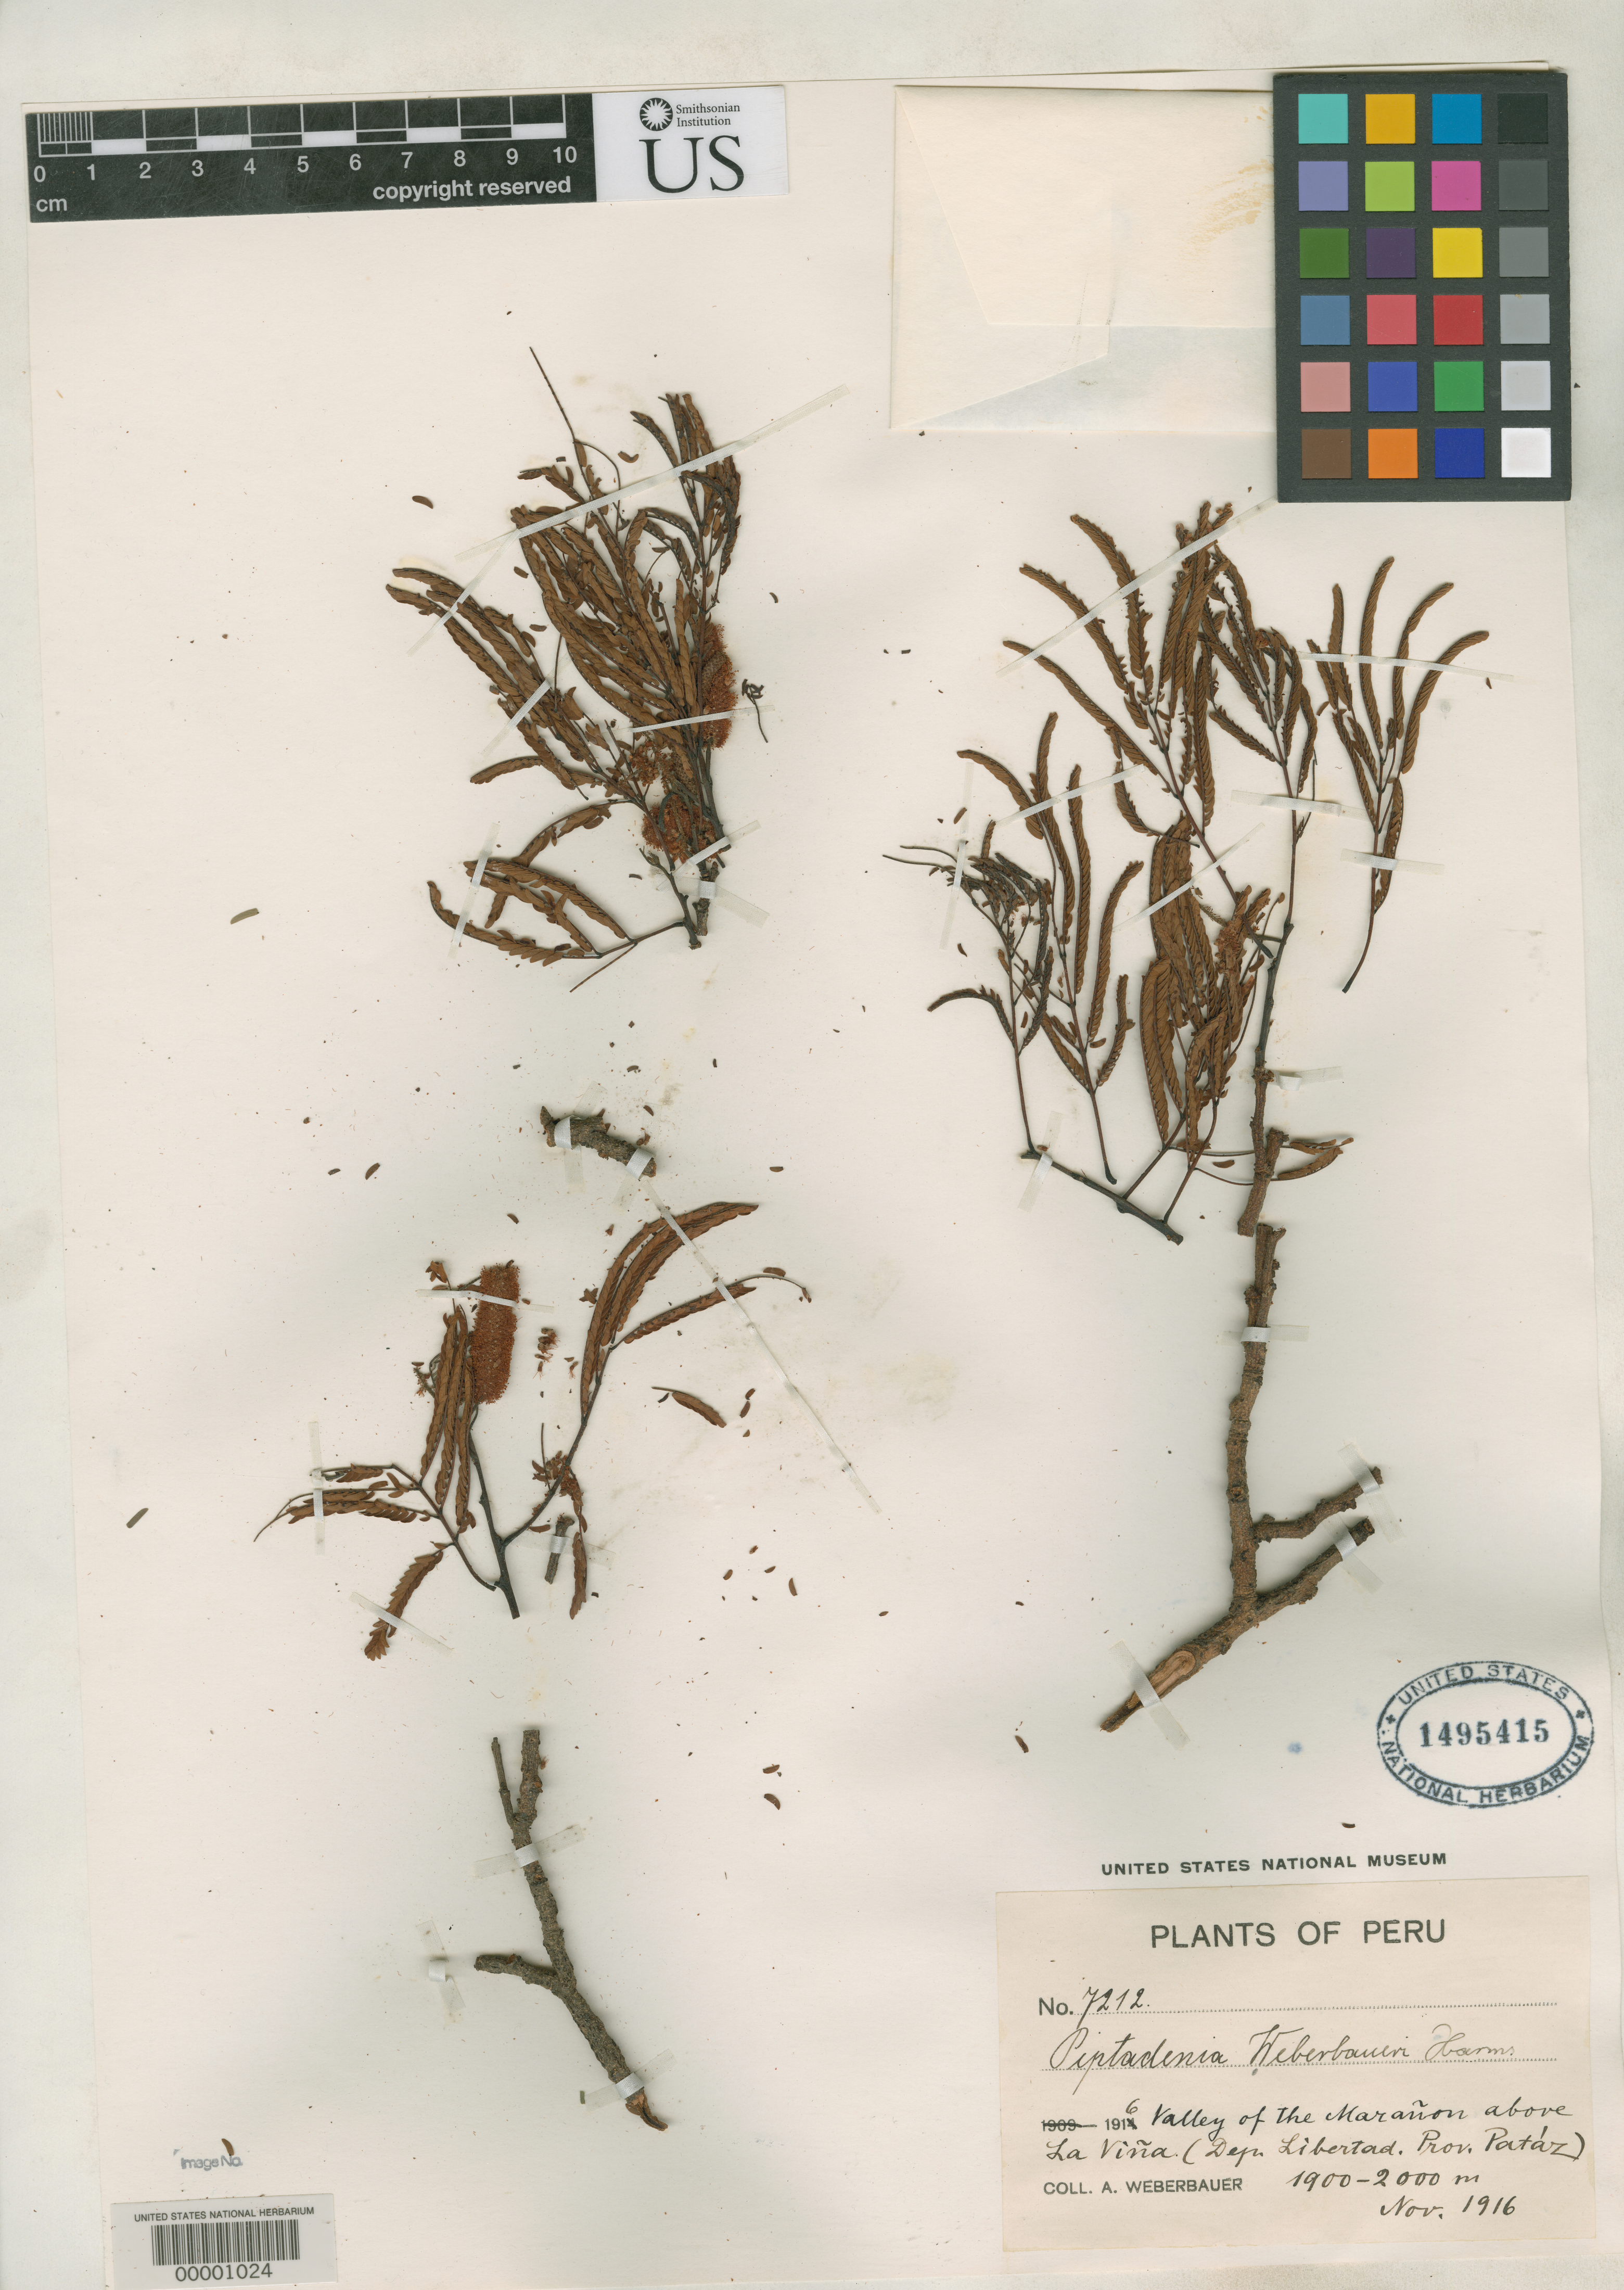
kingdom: Plantae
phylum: Tracheophyta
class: Magnoliopsida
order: Fabales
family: Fabaceae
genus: Piptadenia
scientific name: Piptadenia weberbaueri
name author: Harms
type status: Isotype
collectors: A. Weberbauer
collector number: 7212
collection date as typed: Nov 1916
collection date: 1916-11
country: Peru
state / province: La Libertad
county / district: Pataz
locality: Maranon Valley above La Vina.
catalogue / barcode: US 1495415